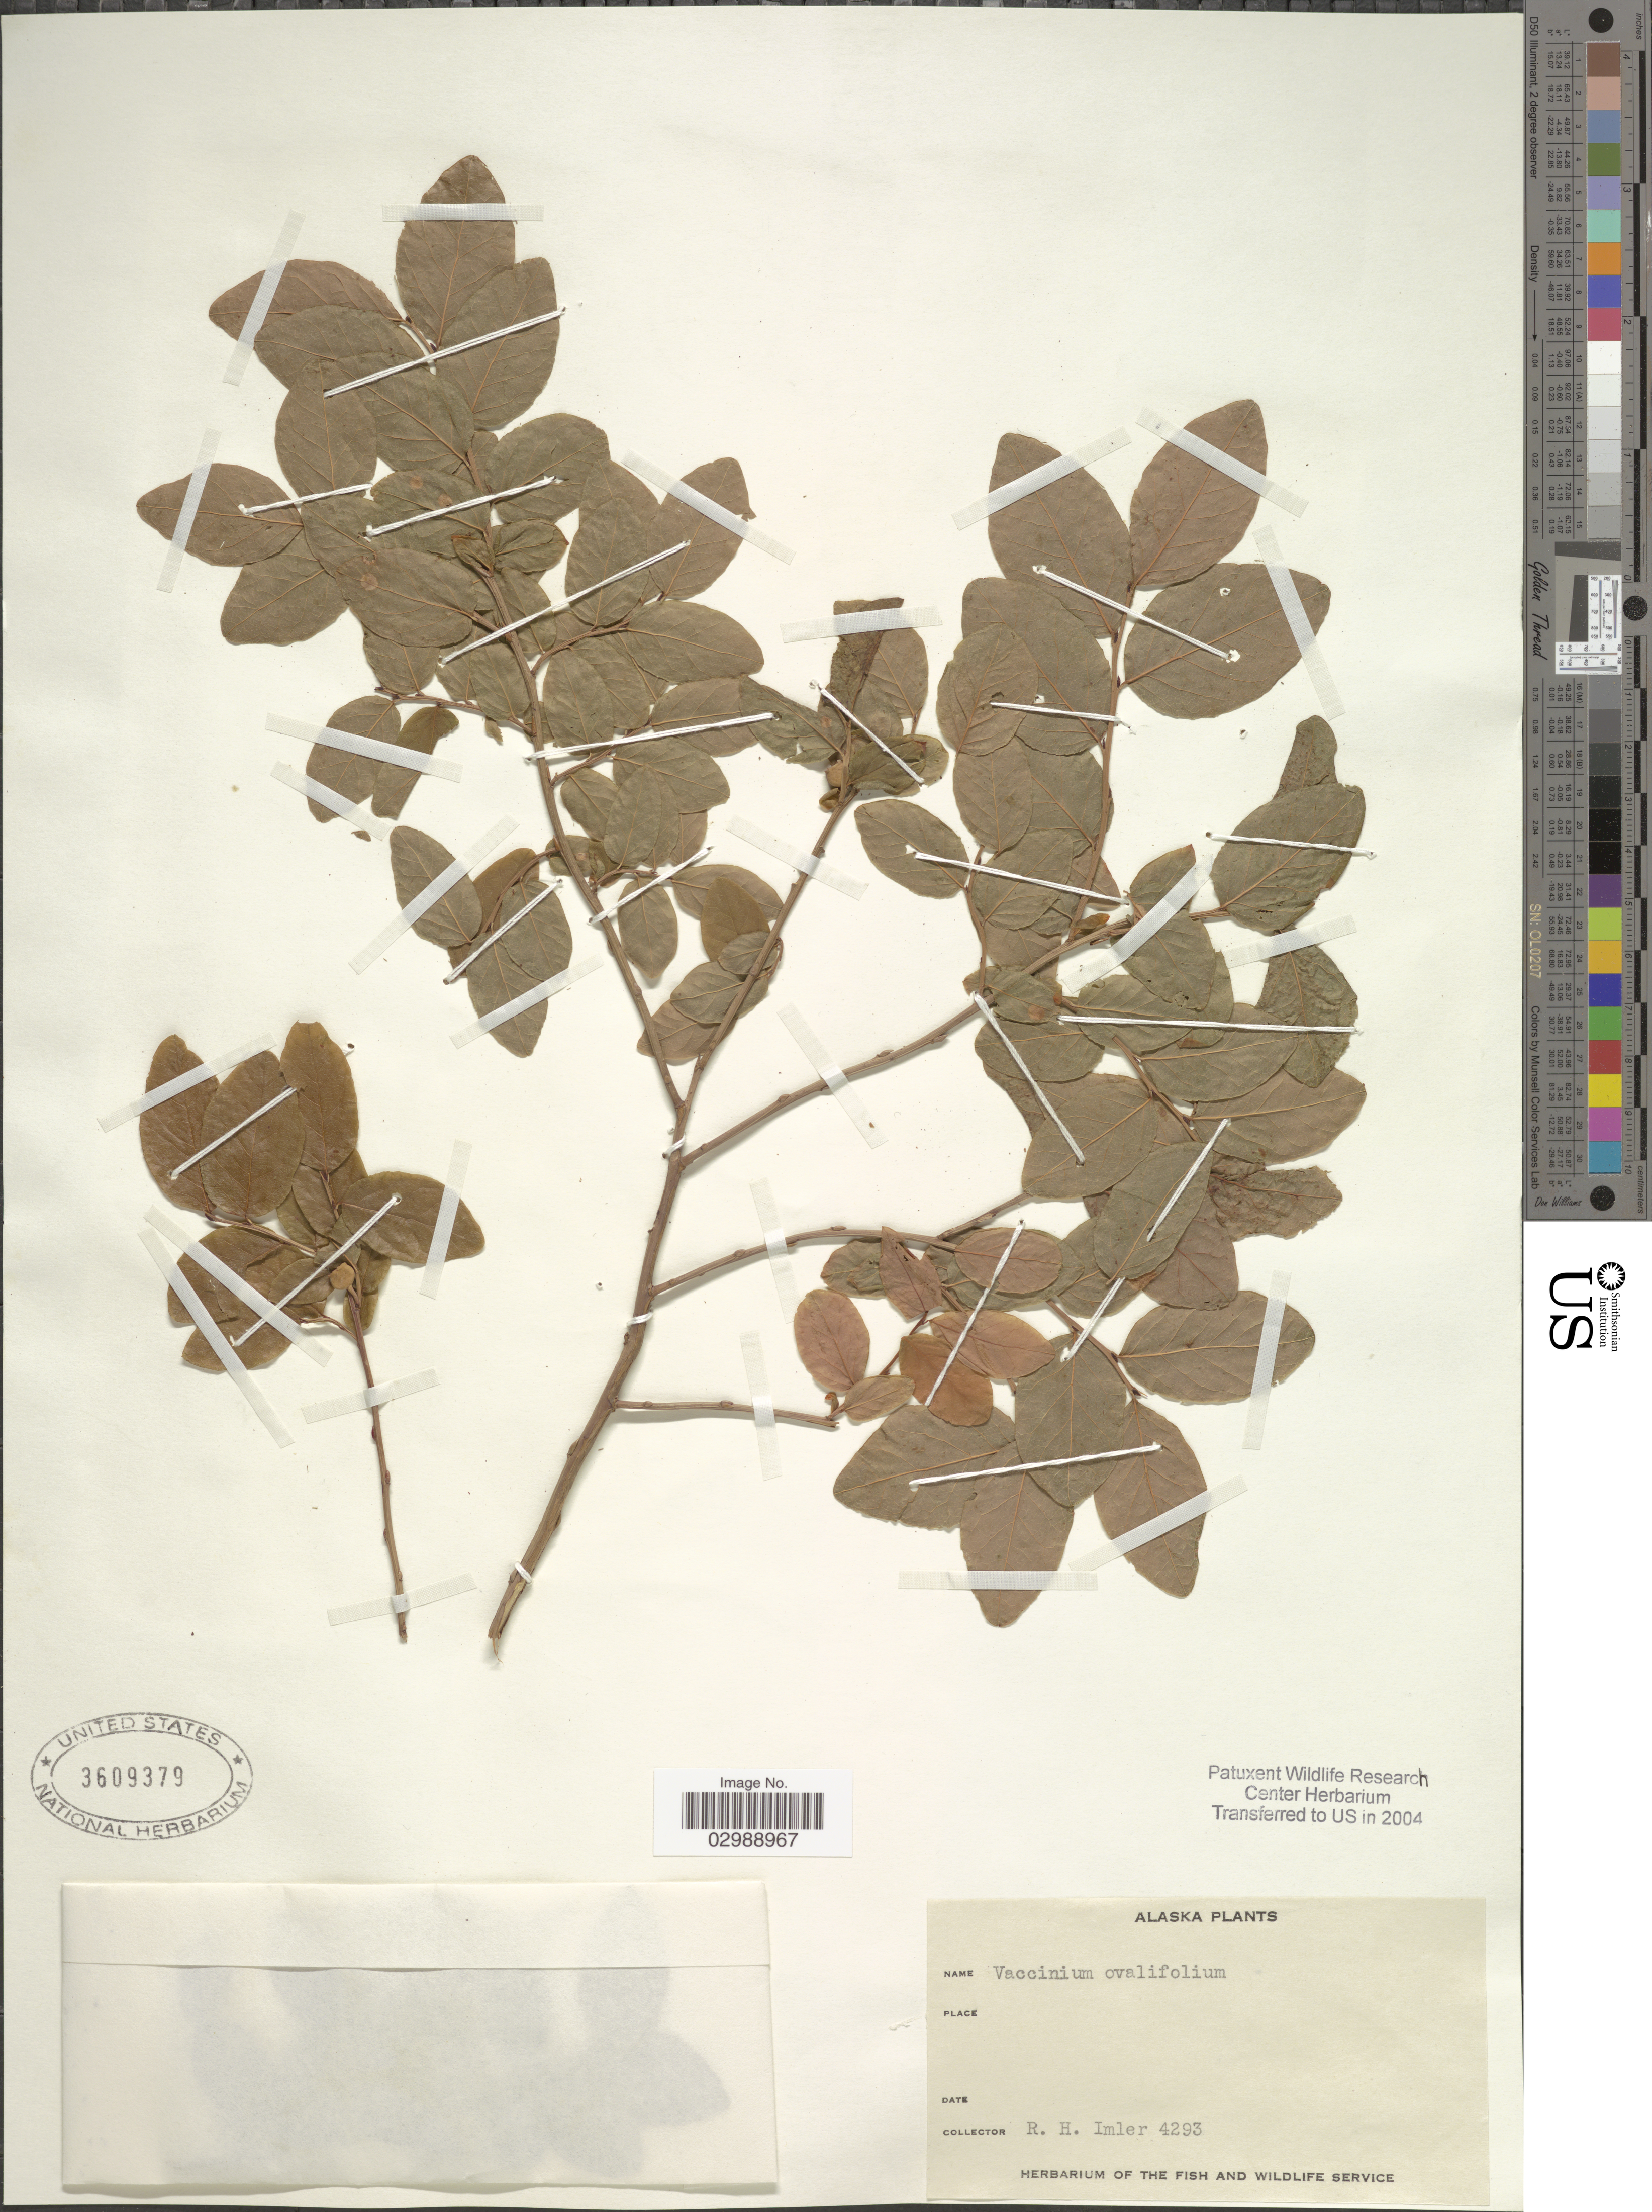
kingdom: Plantae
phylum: Tracheophyta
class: Magnoliopsida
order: Ericales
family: Ericaceae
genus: Vaccinium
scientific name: Vaccinium ovalifolium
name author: Sm.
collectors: R. Imler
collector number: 4293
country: United States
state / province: Alaska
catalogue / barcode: US 3609379